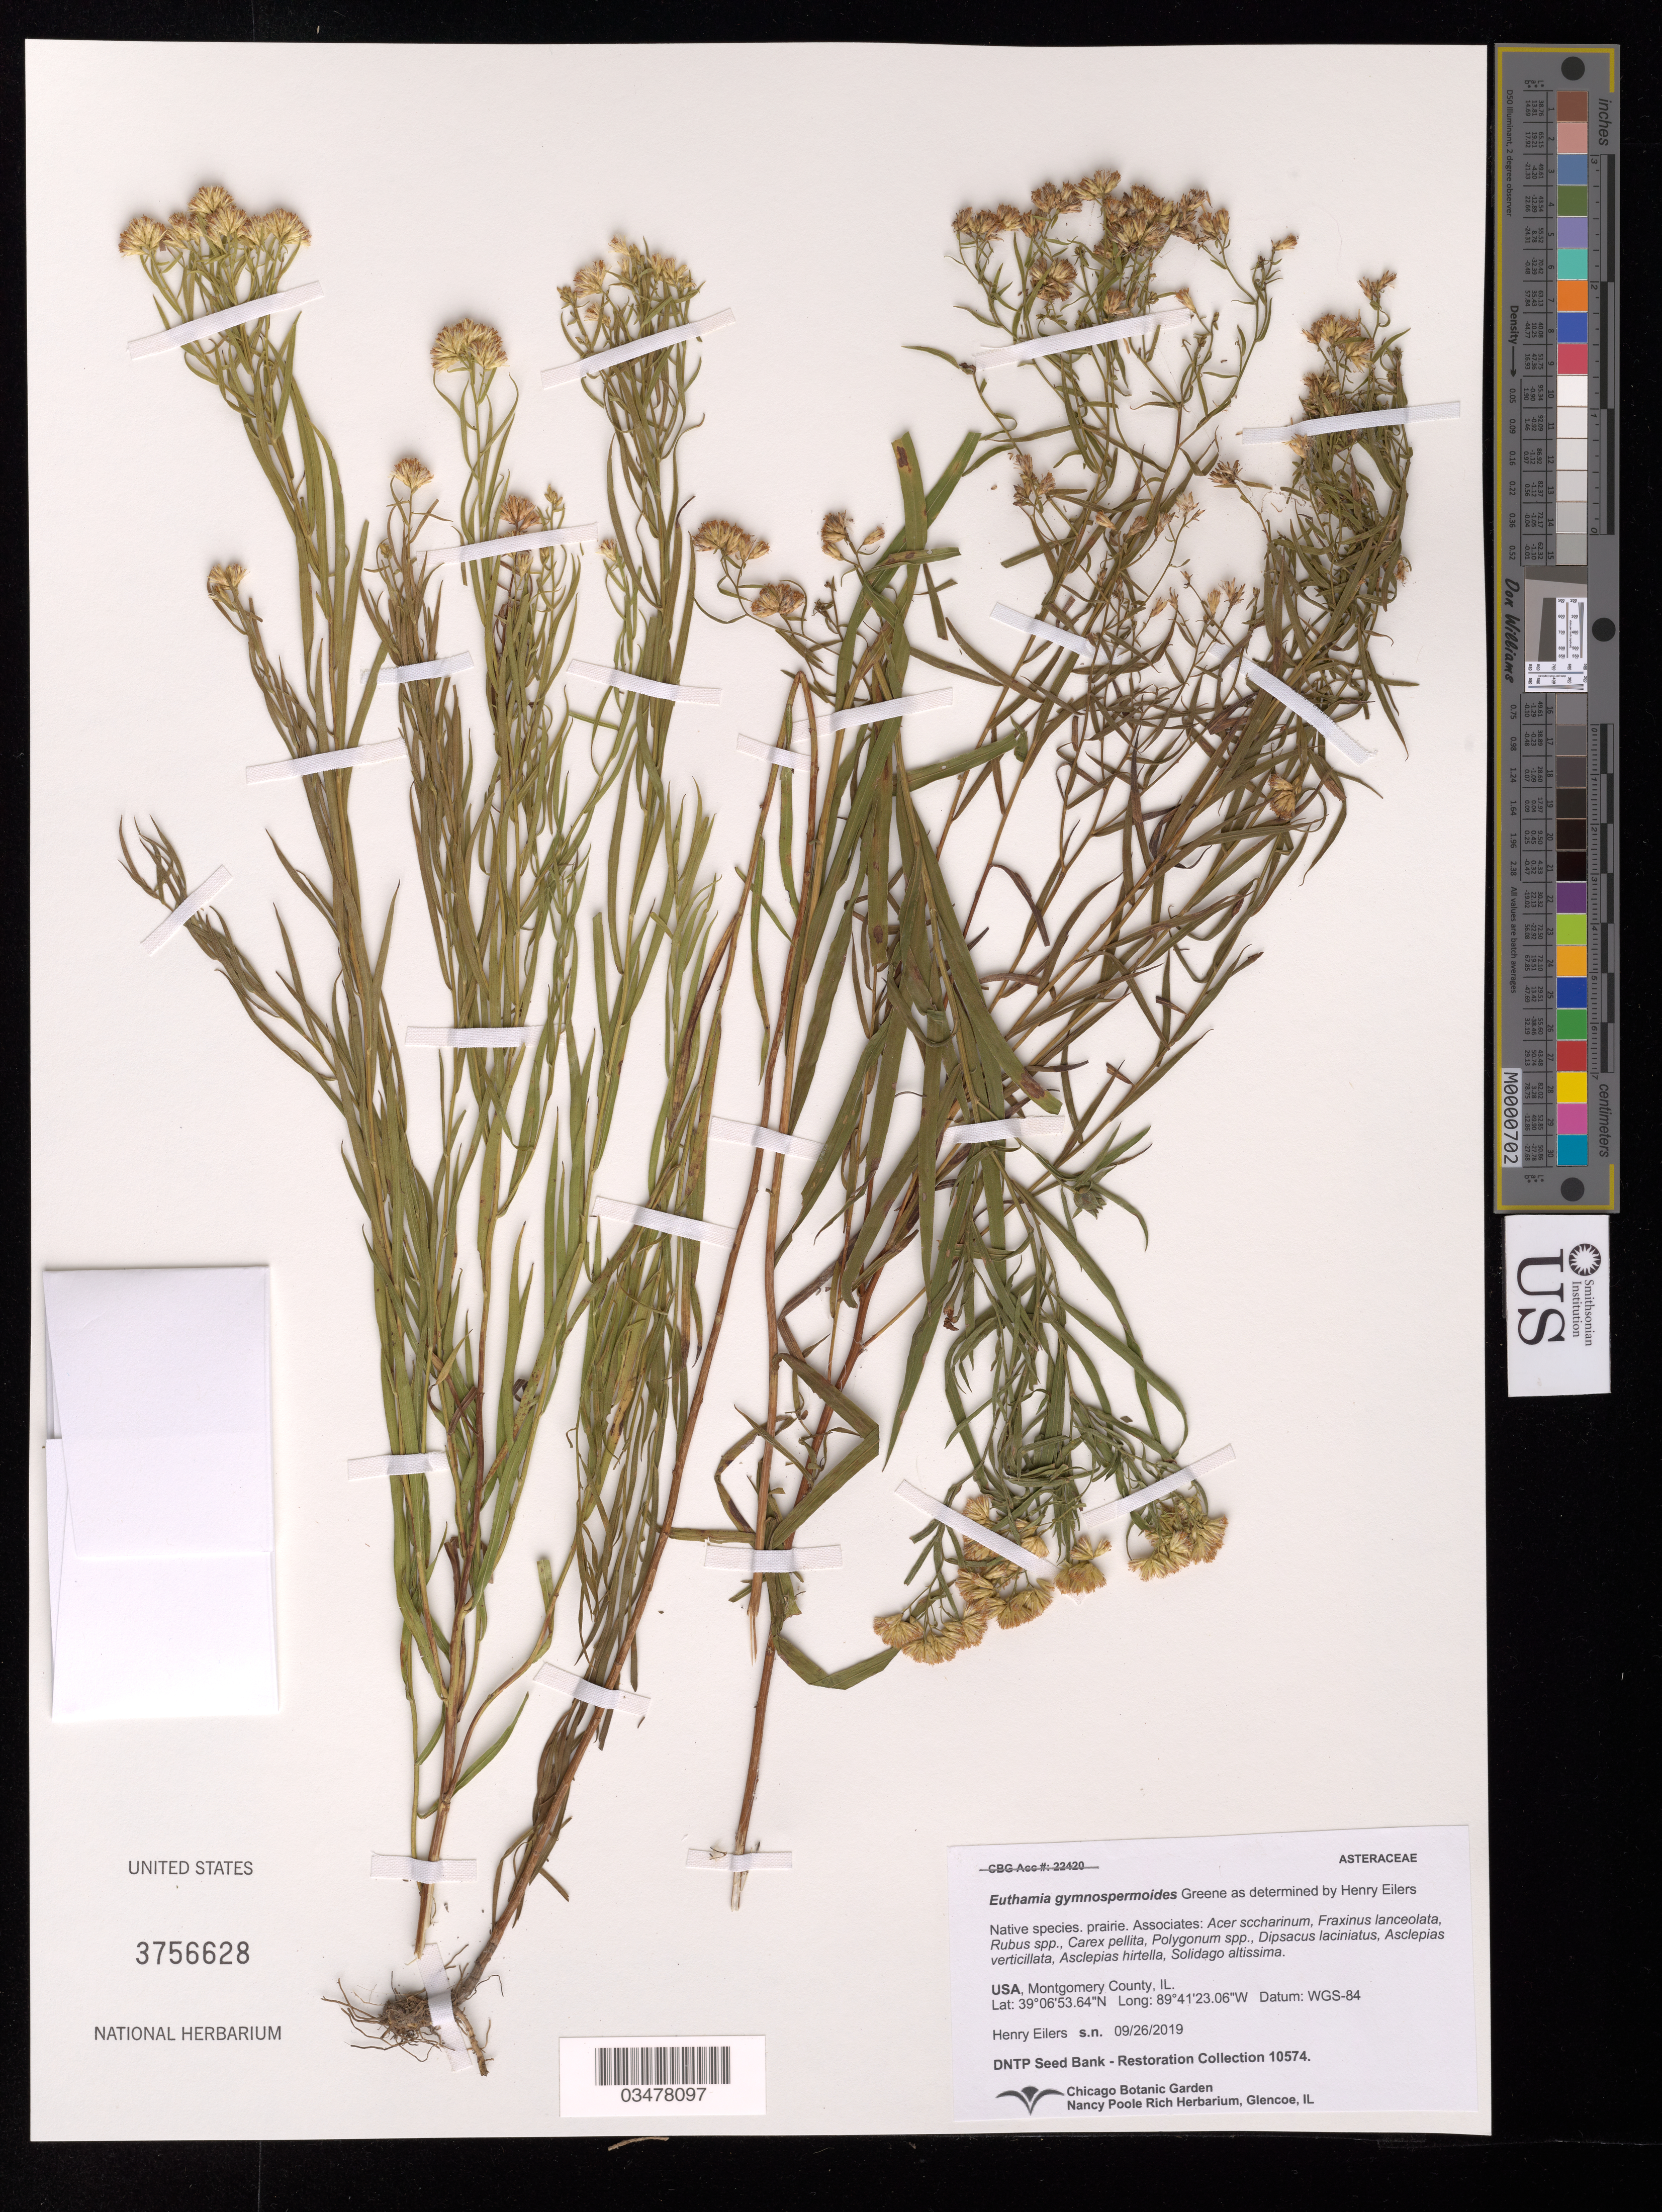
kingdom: Plantae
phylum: Tracheophyta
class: Magnoliopsida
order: Asterales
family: Asteraceae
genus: Euthamia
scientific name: Euthamia gymnospermoides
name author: Greene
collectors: H. Eilers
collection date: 2019-09-26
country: United States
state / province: Illinois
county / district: Montgomery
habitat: Prairie. With Rubus sp., Carex pellita, Polygonum sp, Solidago altissima, etc.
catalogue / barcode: US 3756628